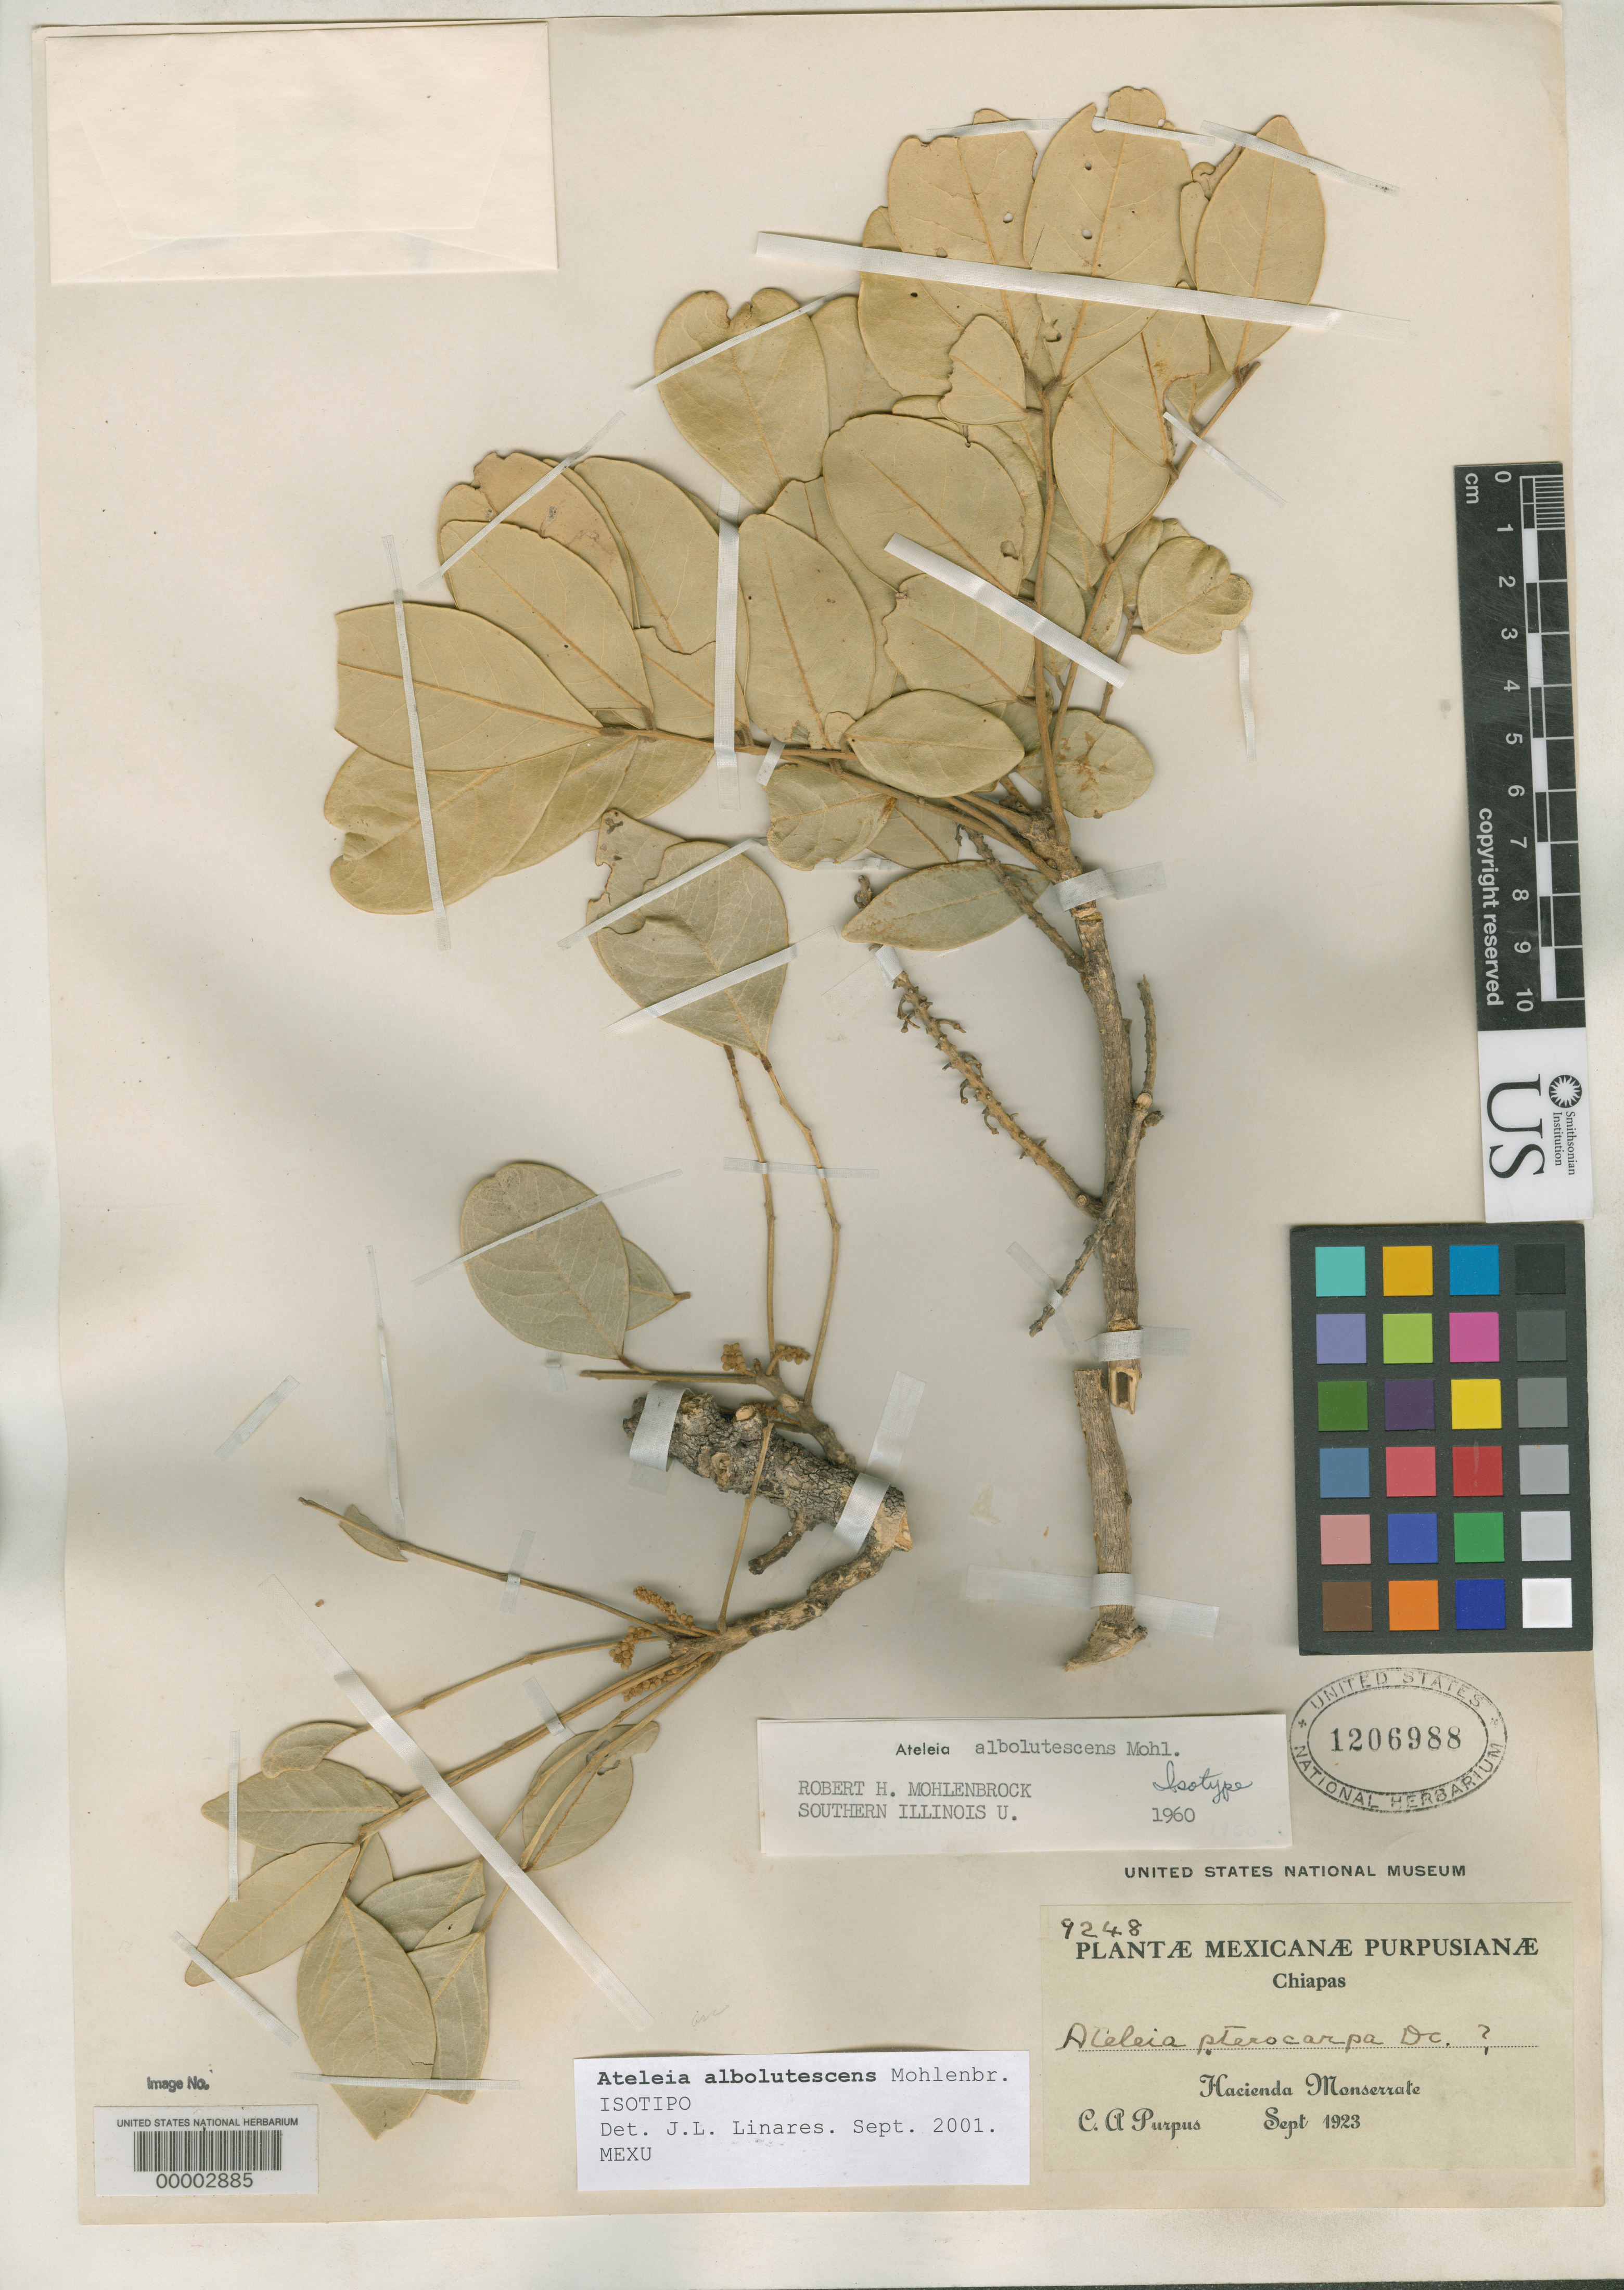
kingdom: Plantae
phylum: Tracheophyta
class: Magnoliopsida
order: Fabales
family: Fabaceae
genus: Ateleia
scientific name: Ateleia albolutescens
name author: Mohlenbr.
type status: Type Fragment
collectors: C. A. Purpus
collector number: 9248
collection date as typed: Sep 1923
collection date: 1923-09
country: Mexico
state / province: Chiapas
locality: Monserrate.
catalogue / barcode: US 1206988